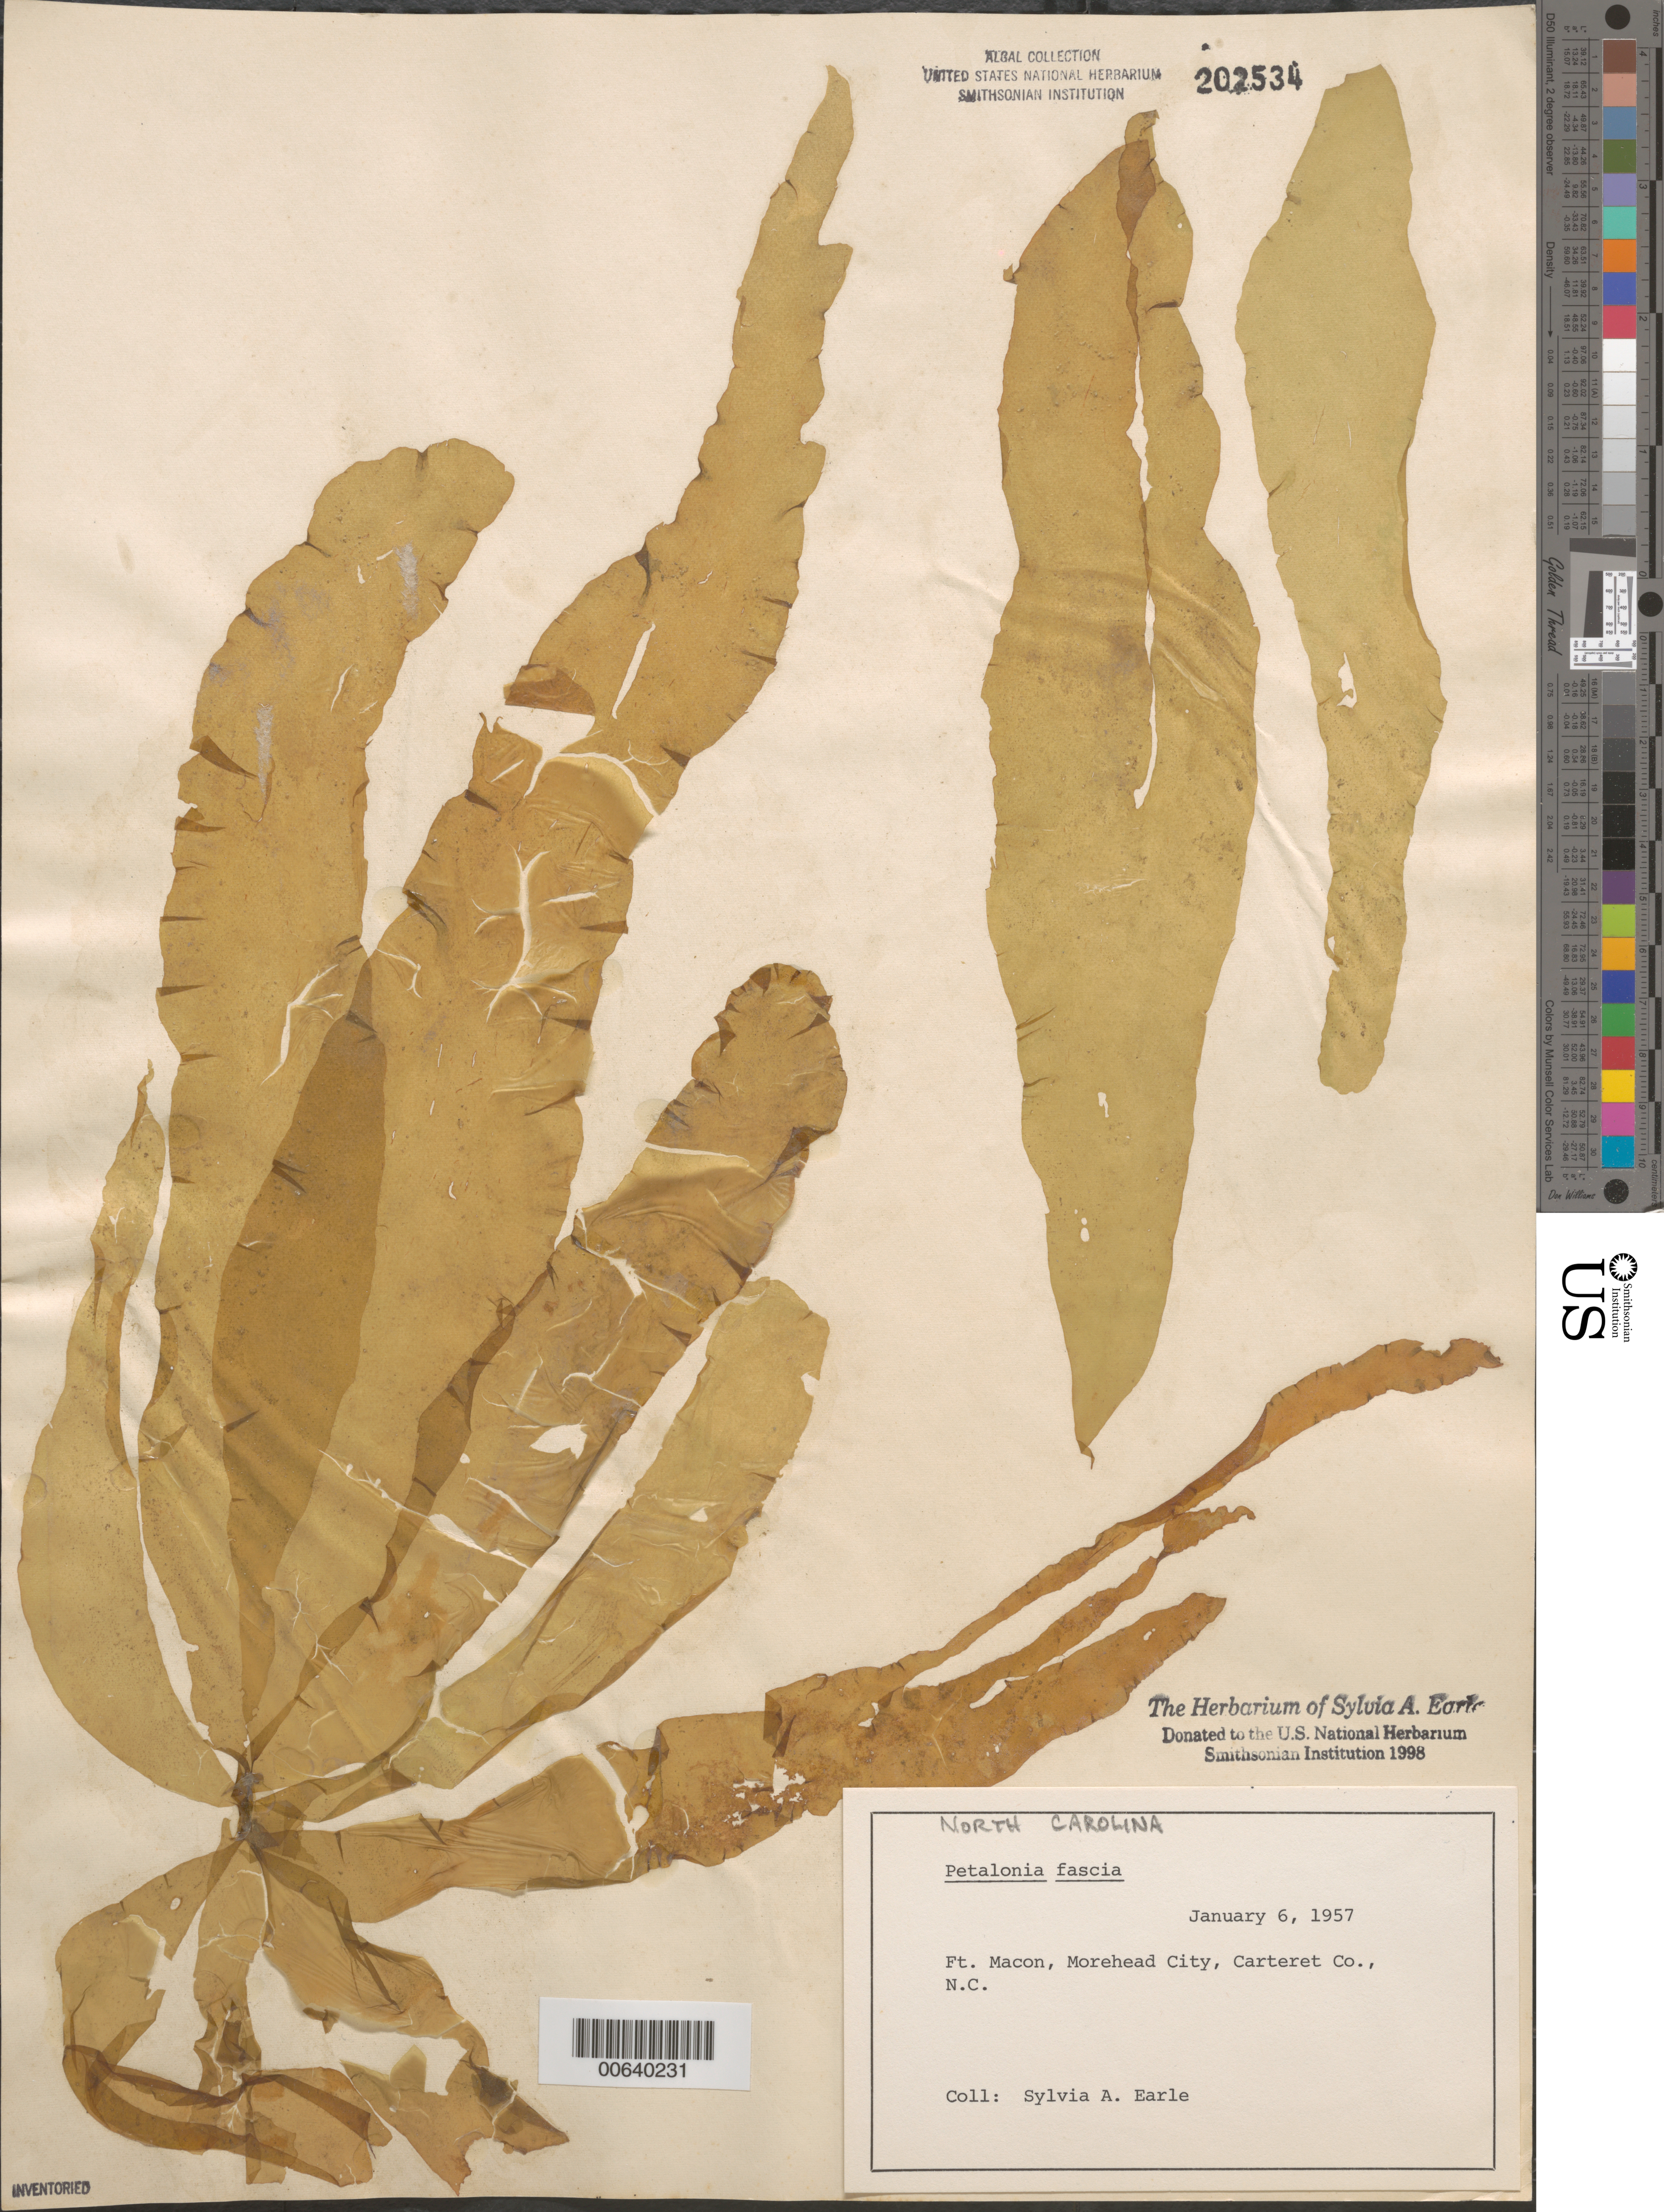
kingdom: Chromista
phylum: Ochrophyta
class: Phaeophyceae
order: Scytosiphonales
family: Scytosiphonaceae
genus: Petalonia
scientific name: Petalonia fascia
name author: (O.F. Müller) Kuntze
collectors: S. A. Earle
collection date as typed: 06 Jan 1957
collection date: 1957-01-06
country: United States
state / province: North Carolina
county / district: Carteret County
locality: Fort Macon, Morehead City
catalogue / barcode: US 202534